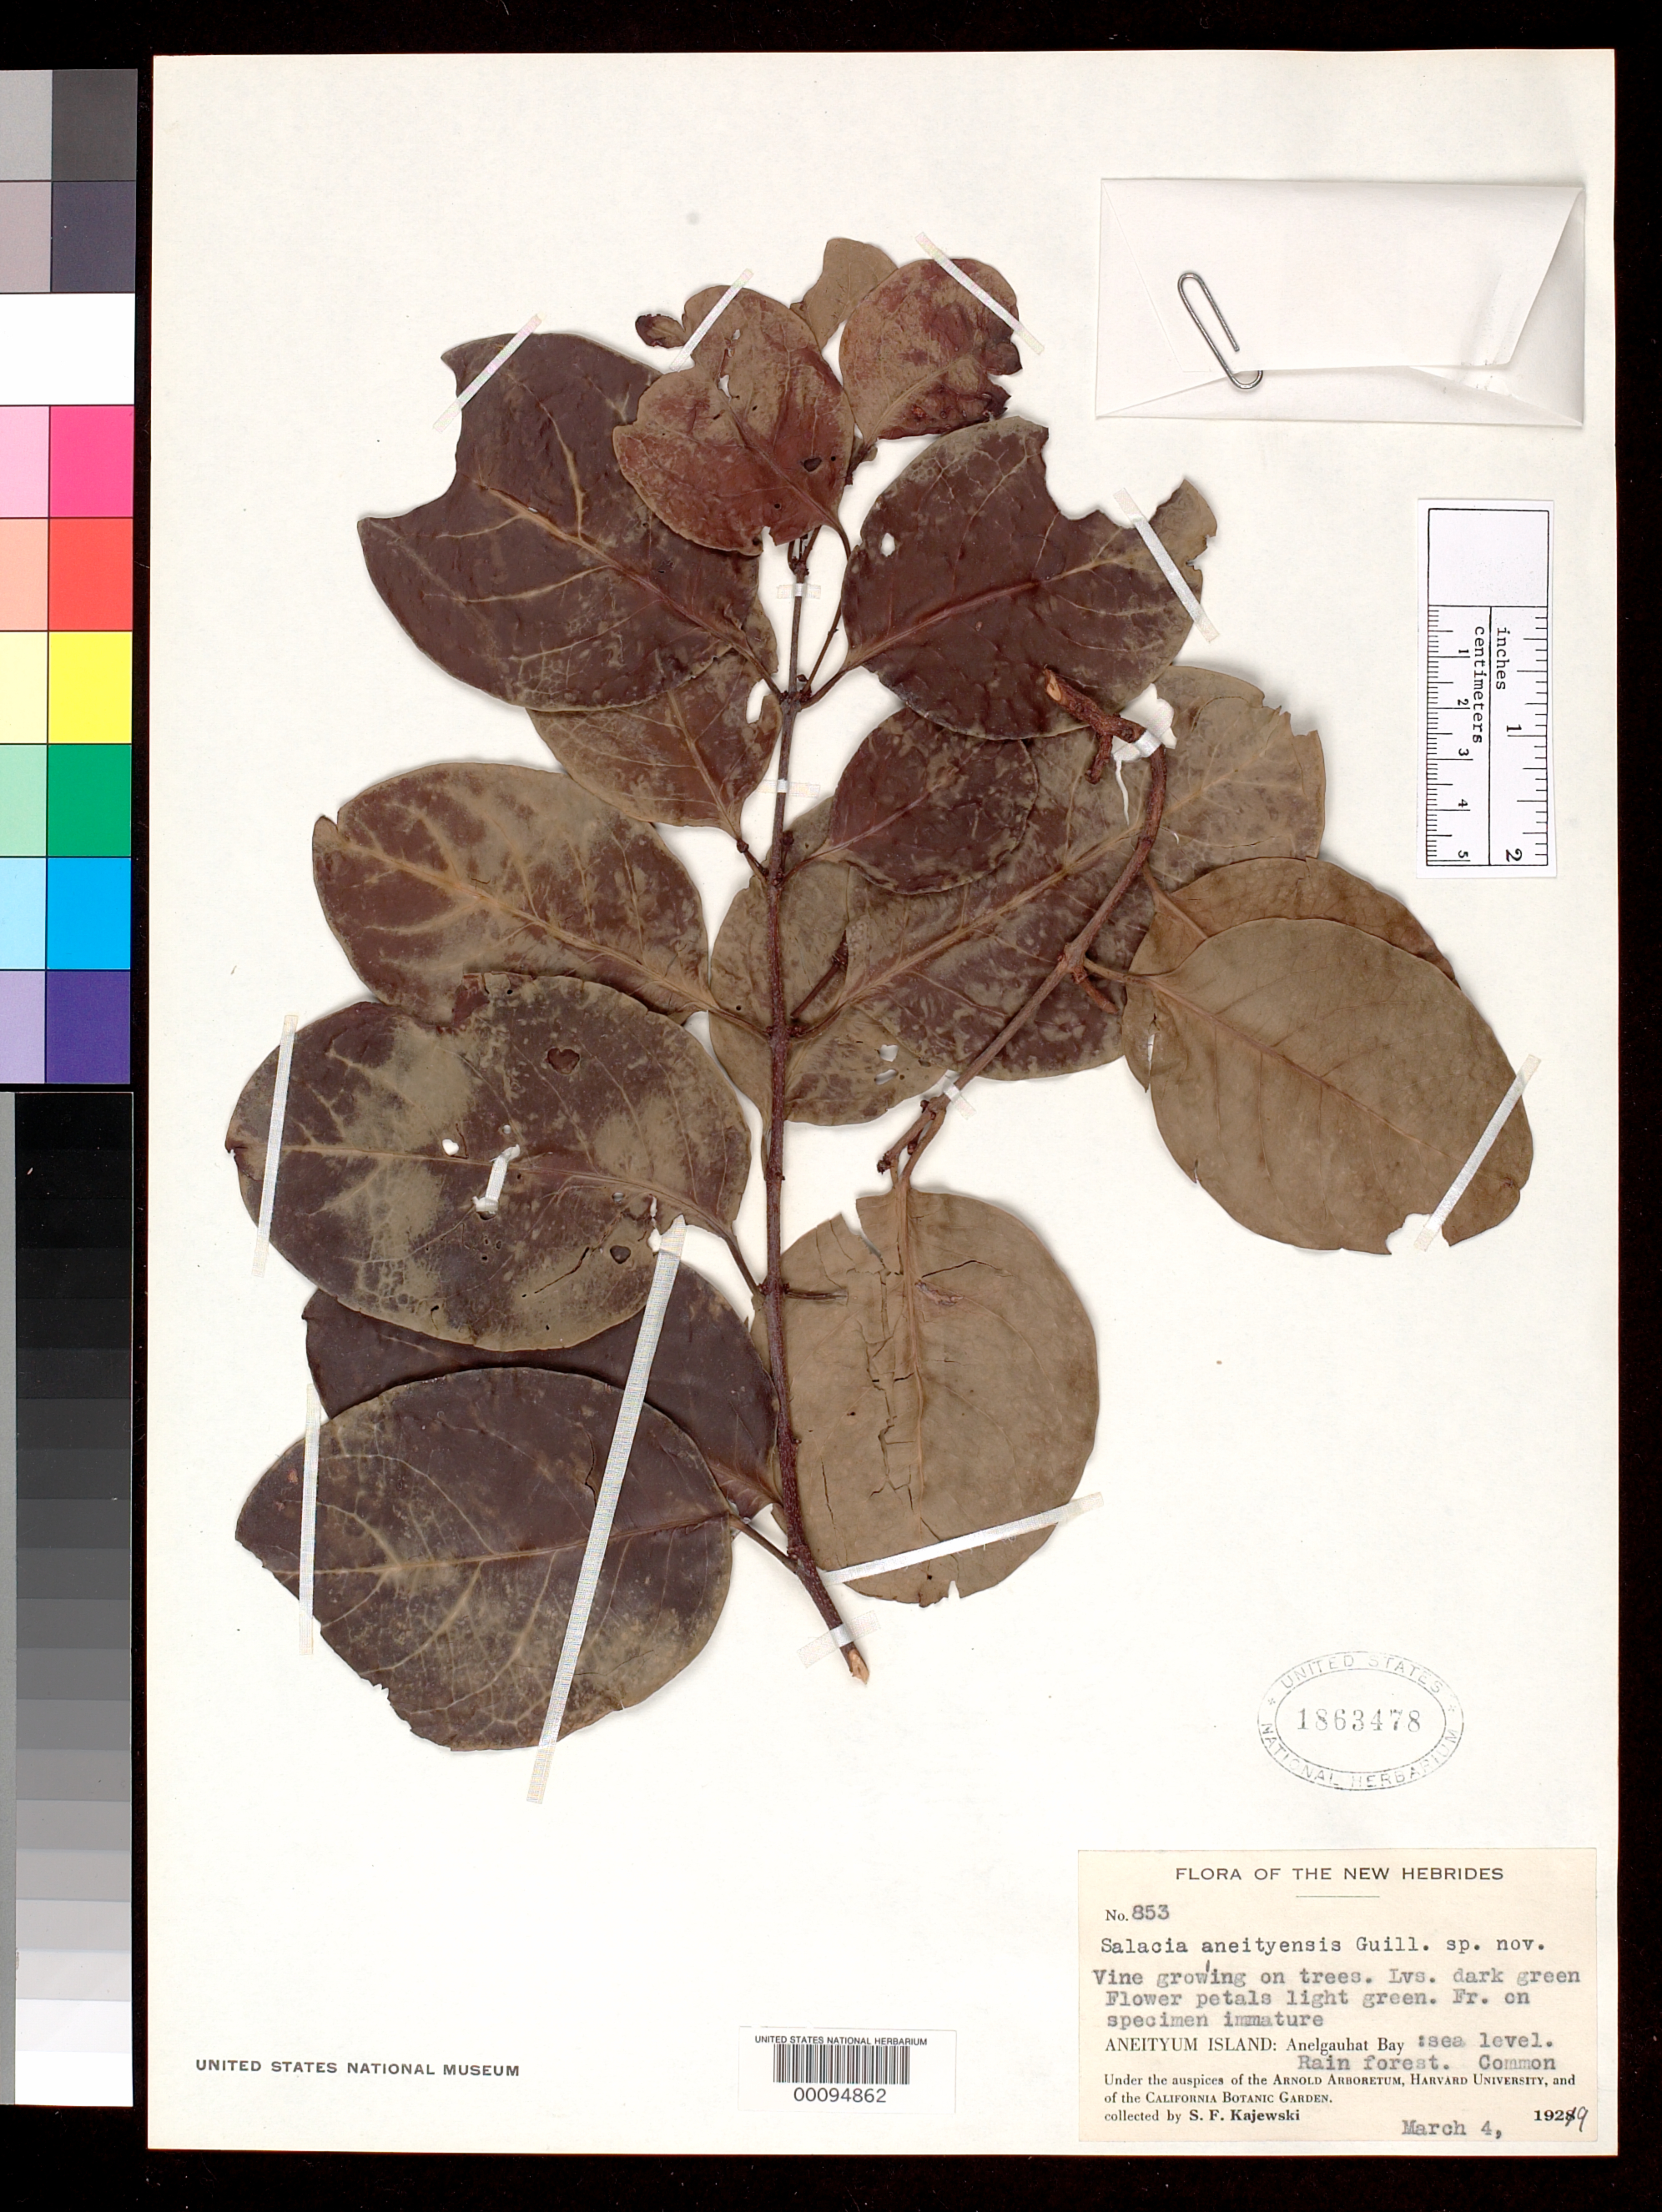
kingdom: Plantae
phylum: Tracheophyta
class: Magnoliopsida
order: Celastrales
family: Celastraceae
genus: Salacia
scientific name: Salacia aneityensis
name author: Guillaumin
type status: Isotype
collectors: S. Kajewski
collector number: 853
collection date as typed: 04 Mar 1929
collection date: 1929-03-04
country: Vanuatu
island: Anatom [Aneityum]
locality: Anelgauhat Bay.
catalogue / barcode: US 1863478